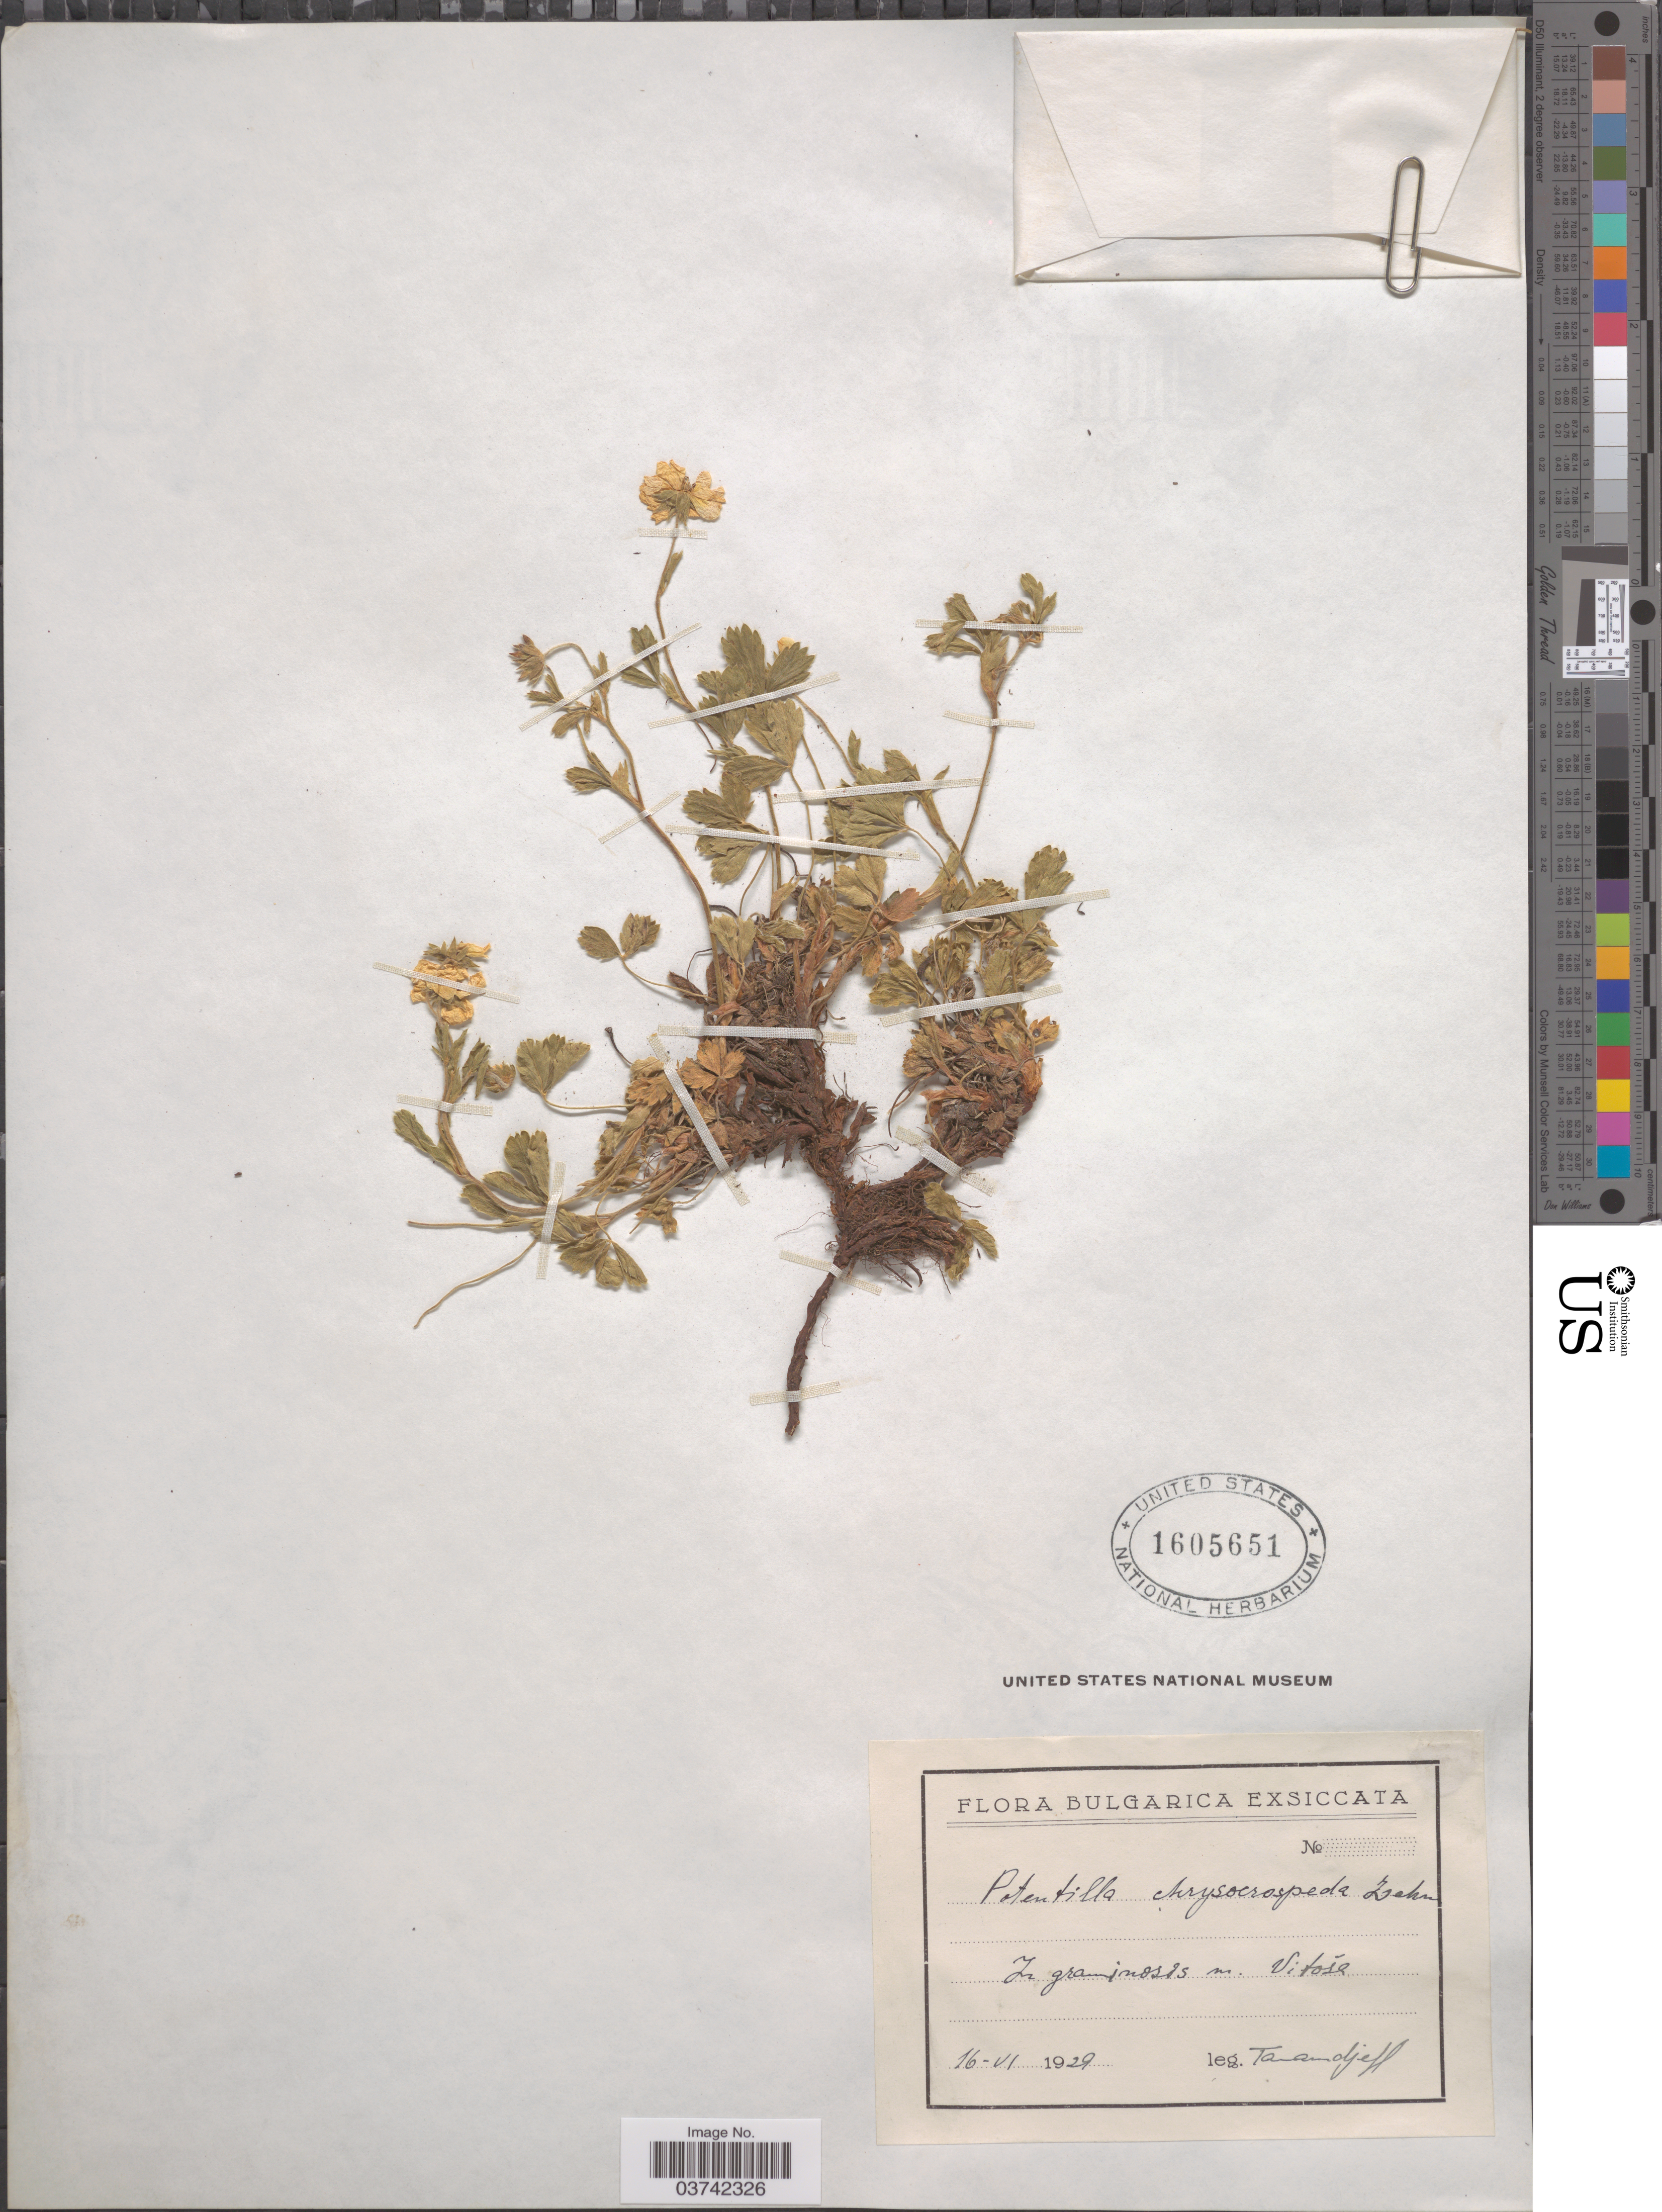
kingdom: Plantae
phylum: Tracheophyta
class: Magnoliopsida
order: Rosales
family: Rosaceae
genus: Potentilla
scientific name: Potentilla chrysocraspeda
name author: Lehm.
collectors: -. Tamandjeff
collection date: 1929-06-16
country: Bulgaria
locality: In graminosos [interpreted] m. Vitóse.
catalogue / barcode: US 1605651